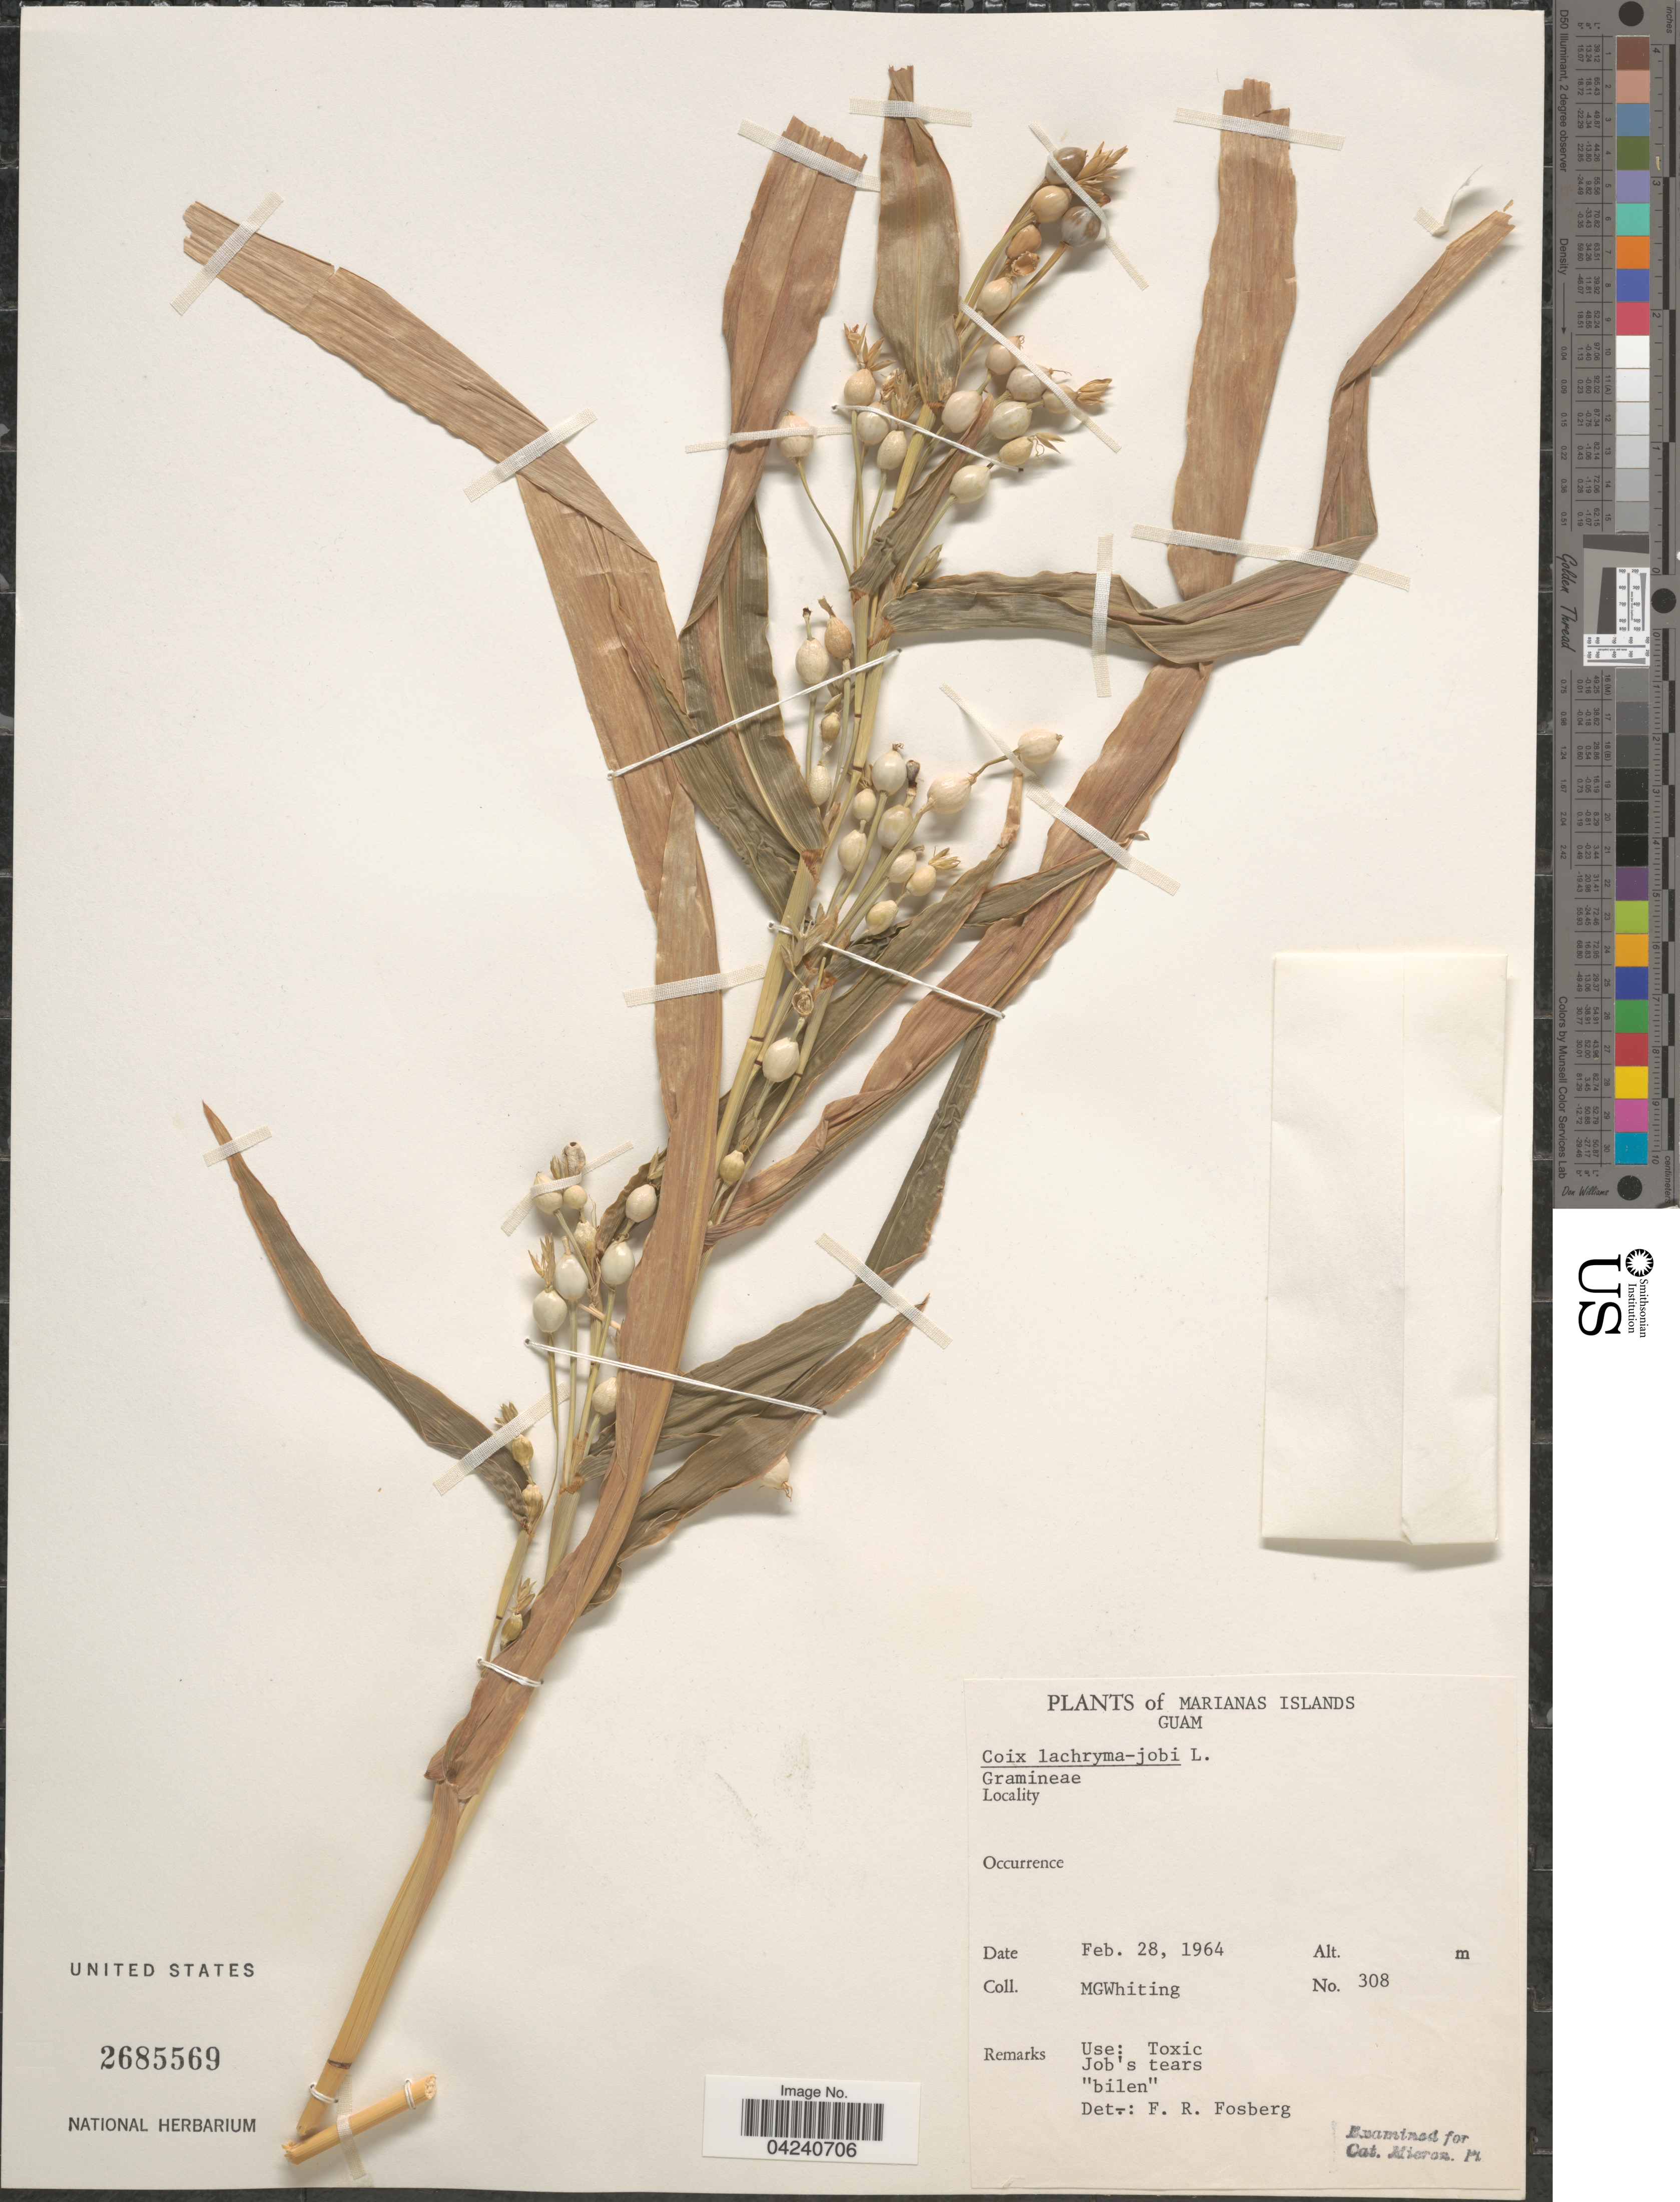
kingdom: Plantae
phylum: Tracheophyta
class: Liliopsida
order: Poales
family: Poaceae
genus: Coix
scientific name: Coix lacryma-jobi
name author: L.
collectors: M. Whiting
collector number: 308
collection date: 1964-02-28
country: Guam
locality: Marianas Islands.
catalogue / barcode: US 2685569